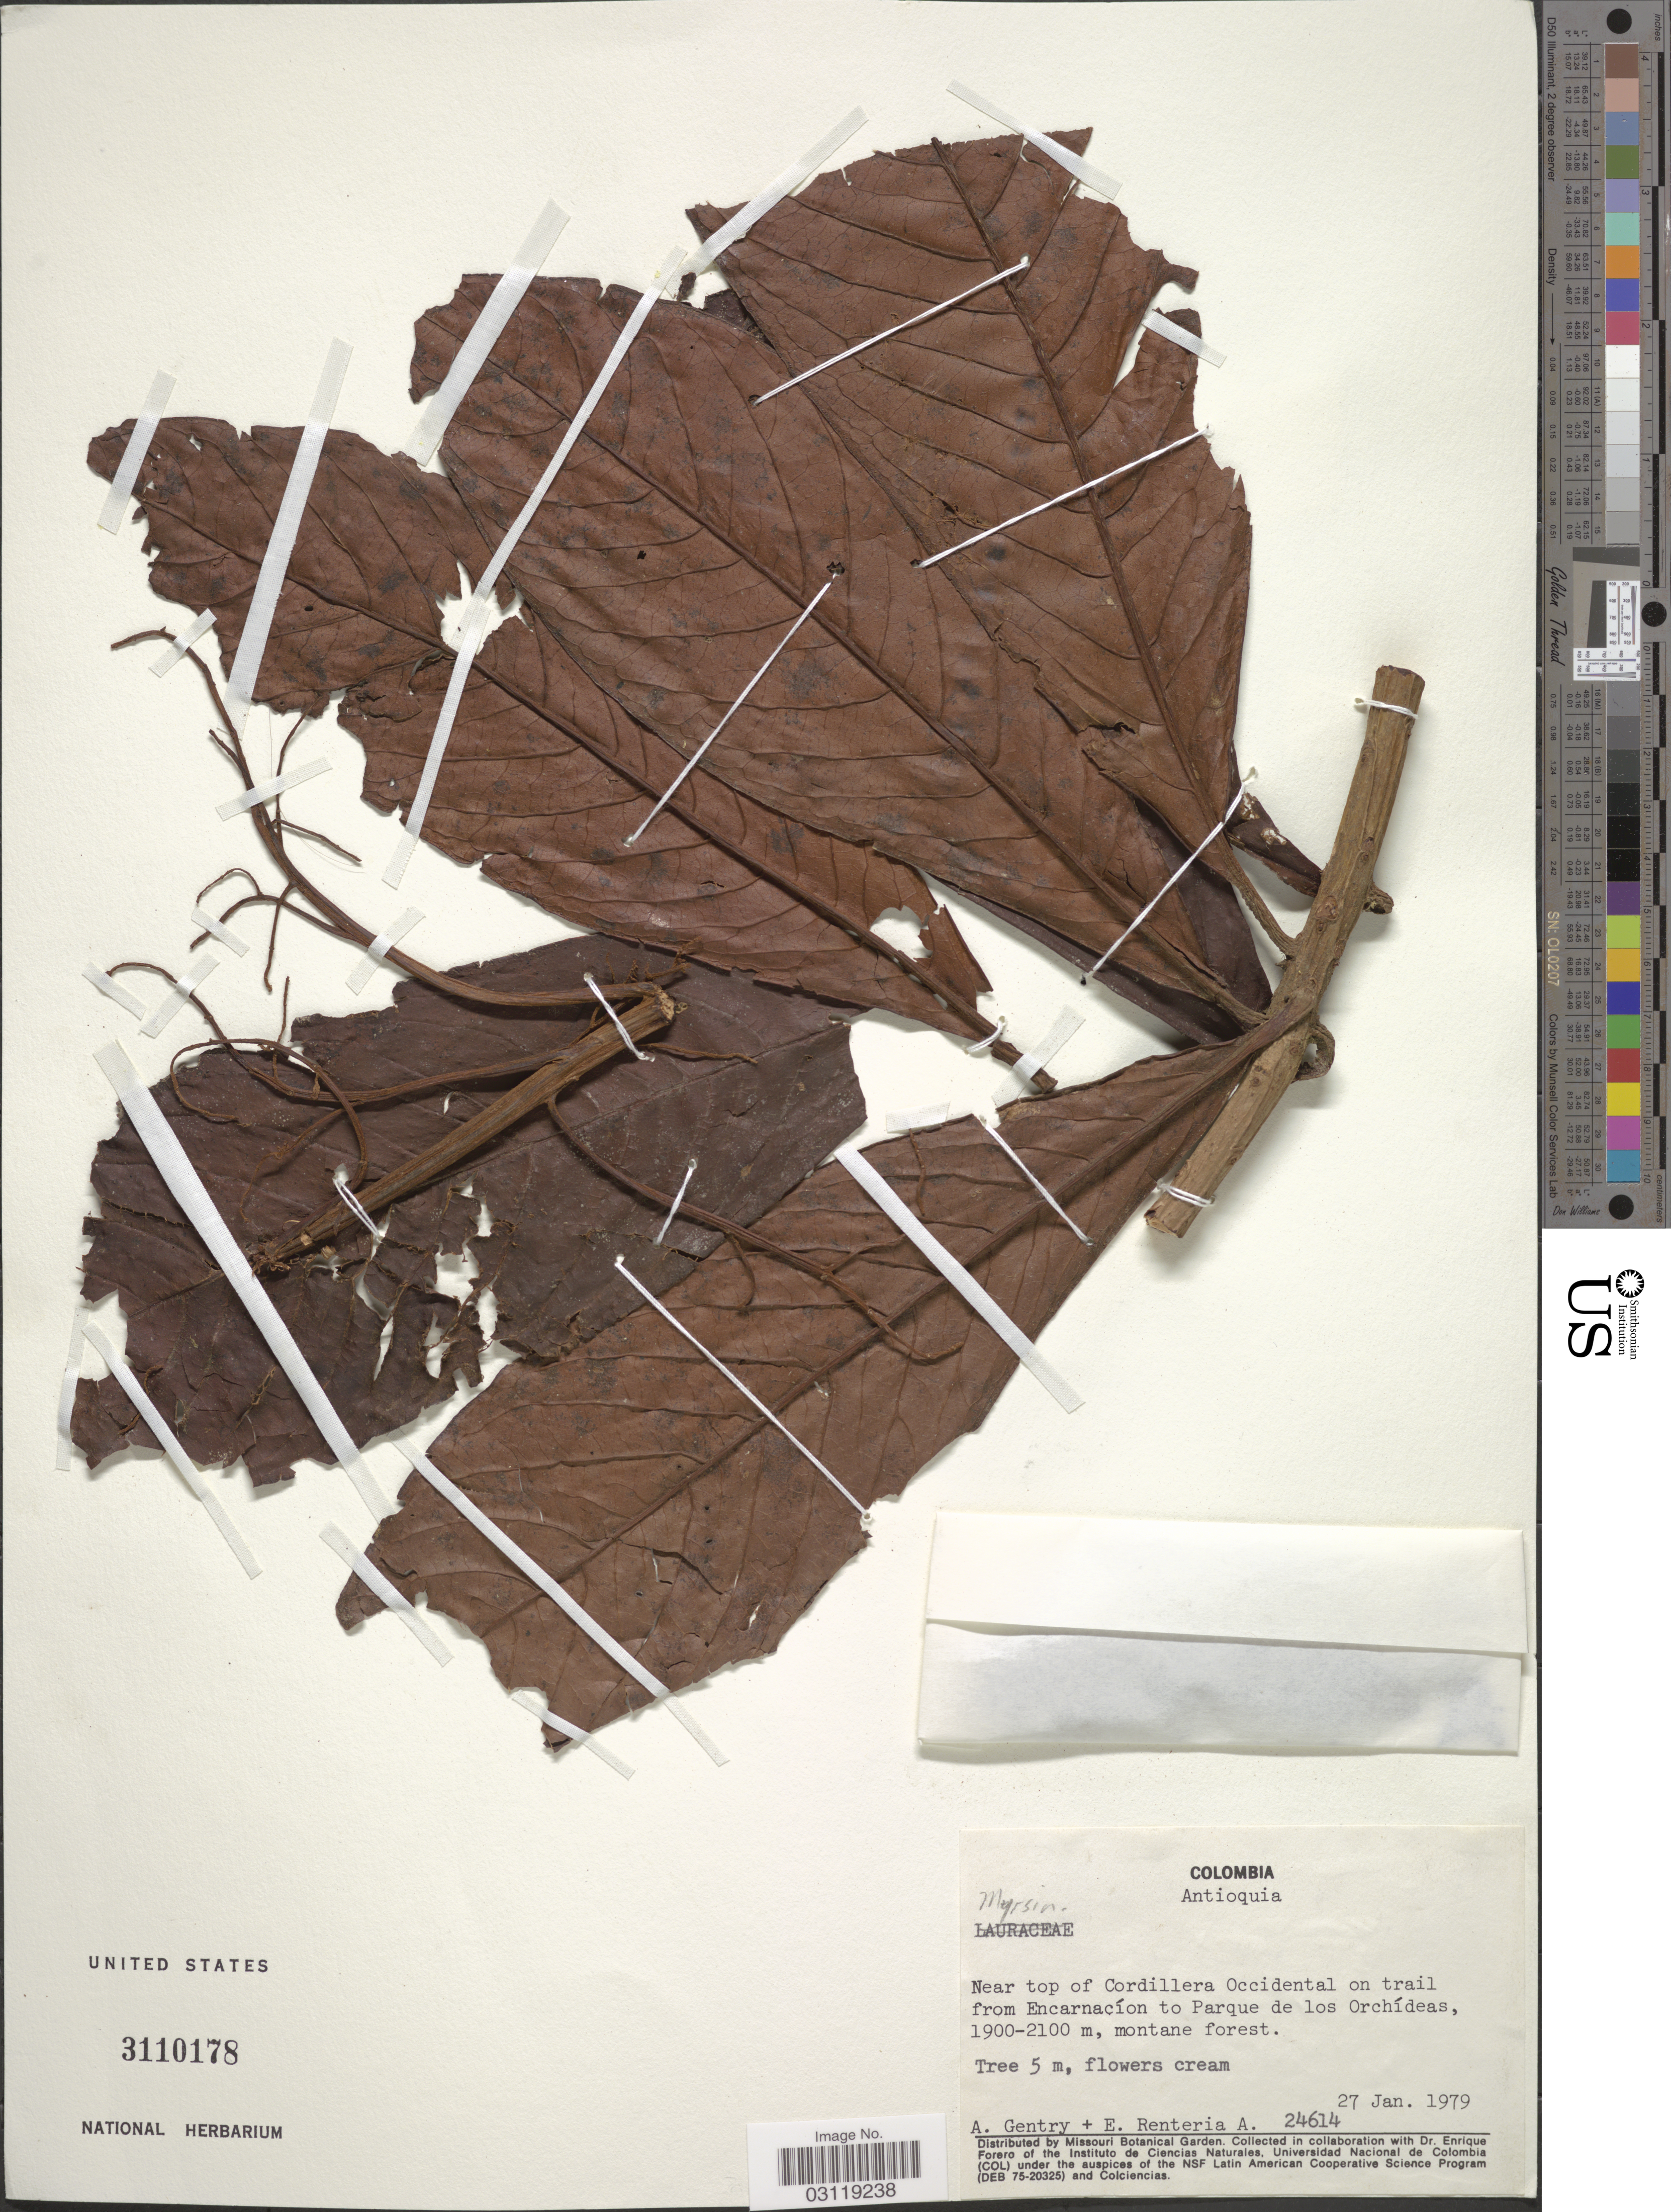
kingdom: Plantae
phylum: Tracheophyta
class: Magnoliopsida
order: Ericales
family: Primulaceae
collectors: A. H. Gentry & E. Renteria A.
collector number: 24614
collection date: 1979-01-27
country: Colombia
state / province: Antioquia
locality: Near top of Cordillera Occidental on trail from Encarnacíon to Parque de los Orchídeas.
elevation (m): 1900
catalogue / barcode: US 3110178